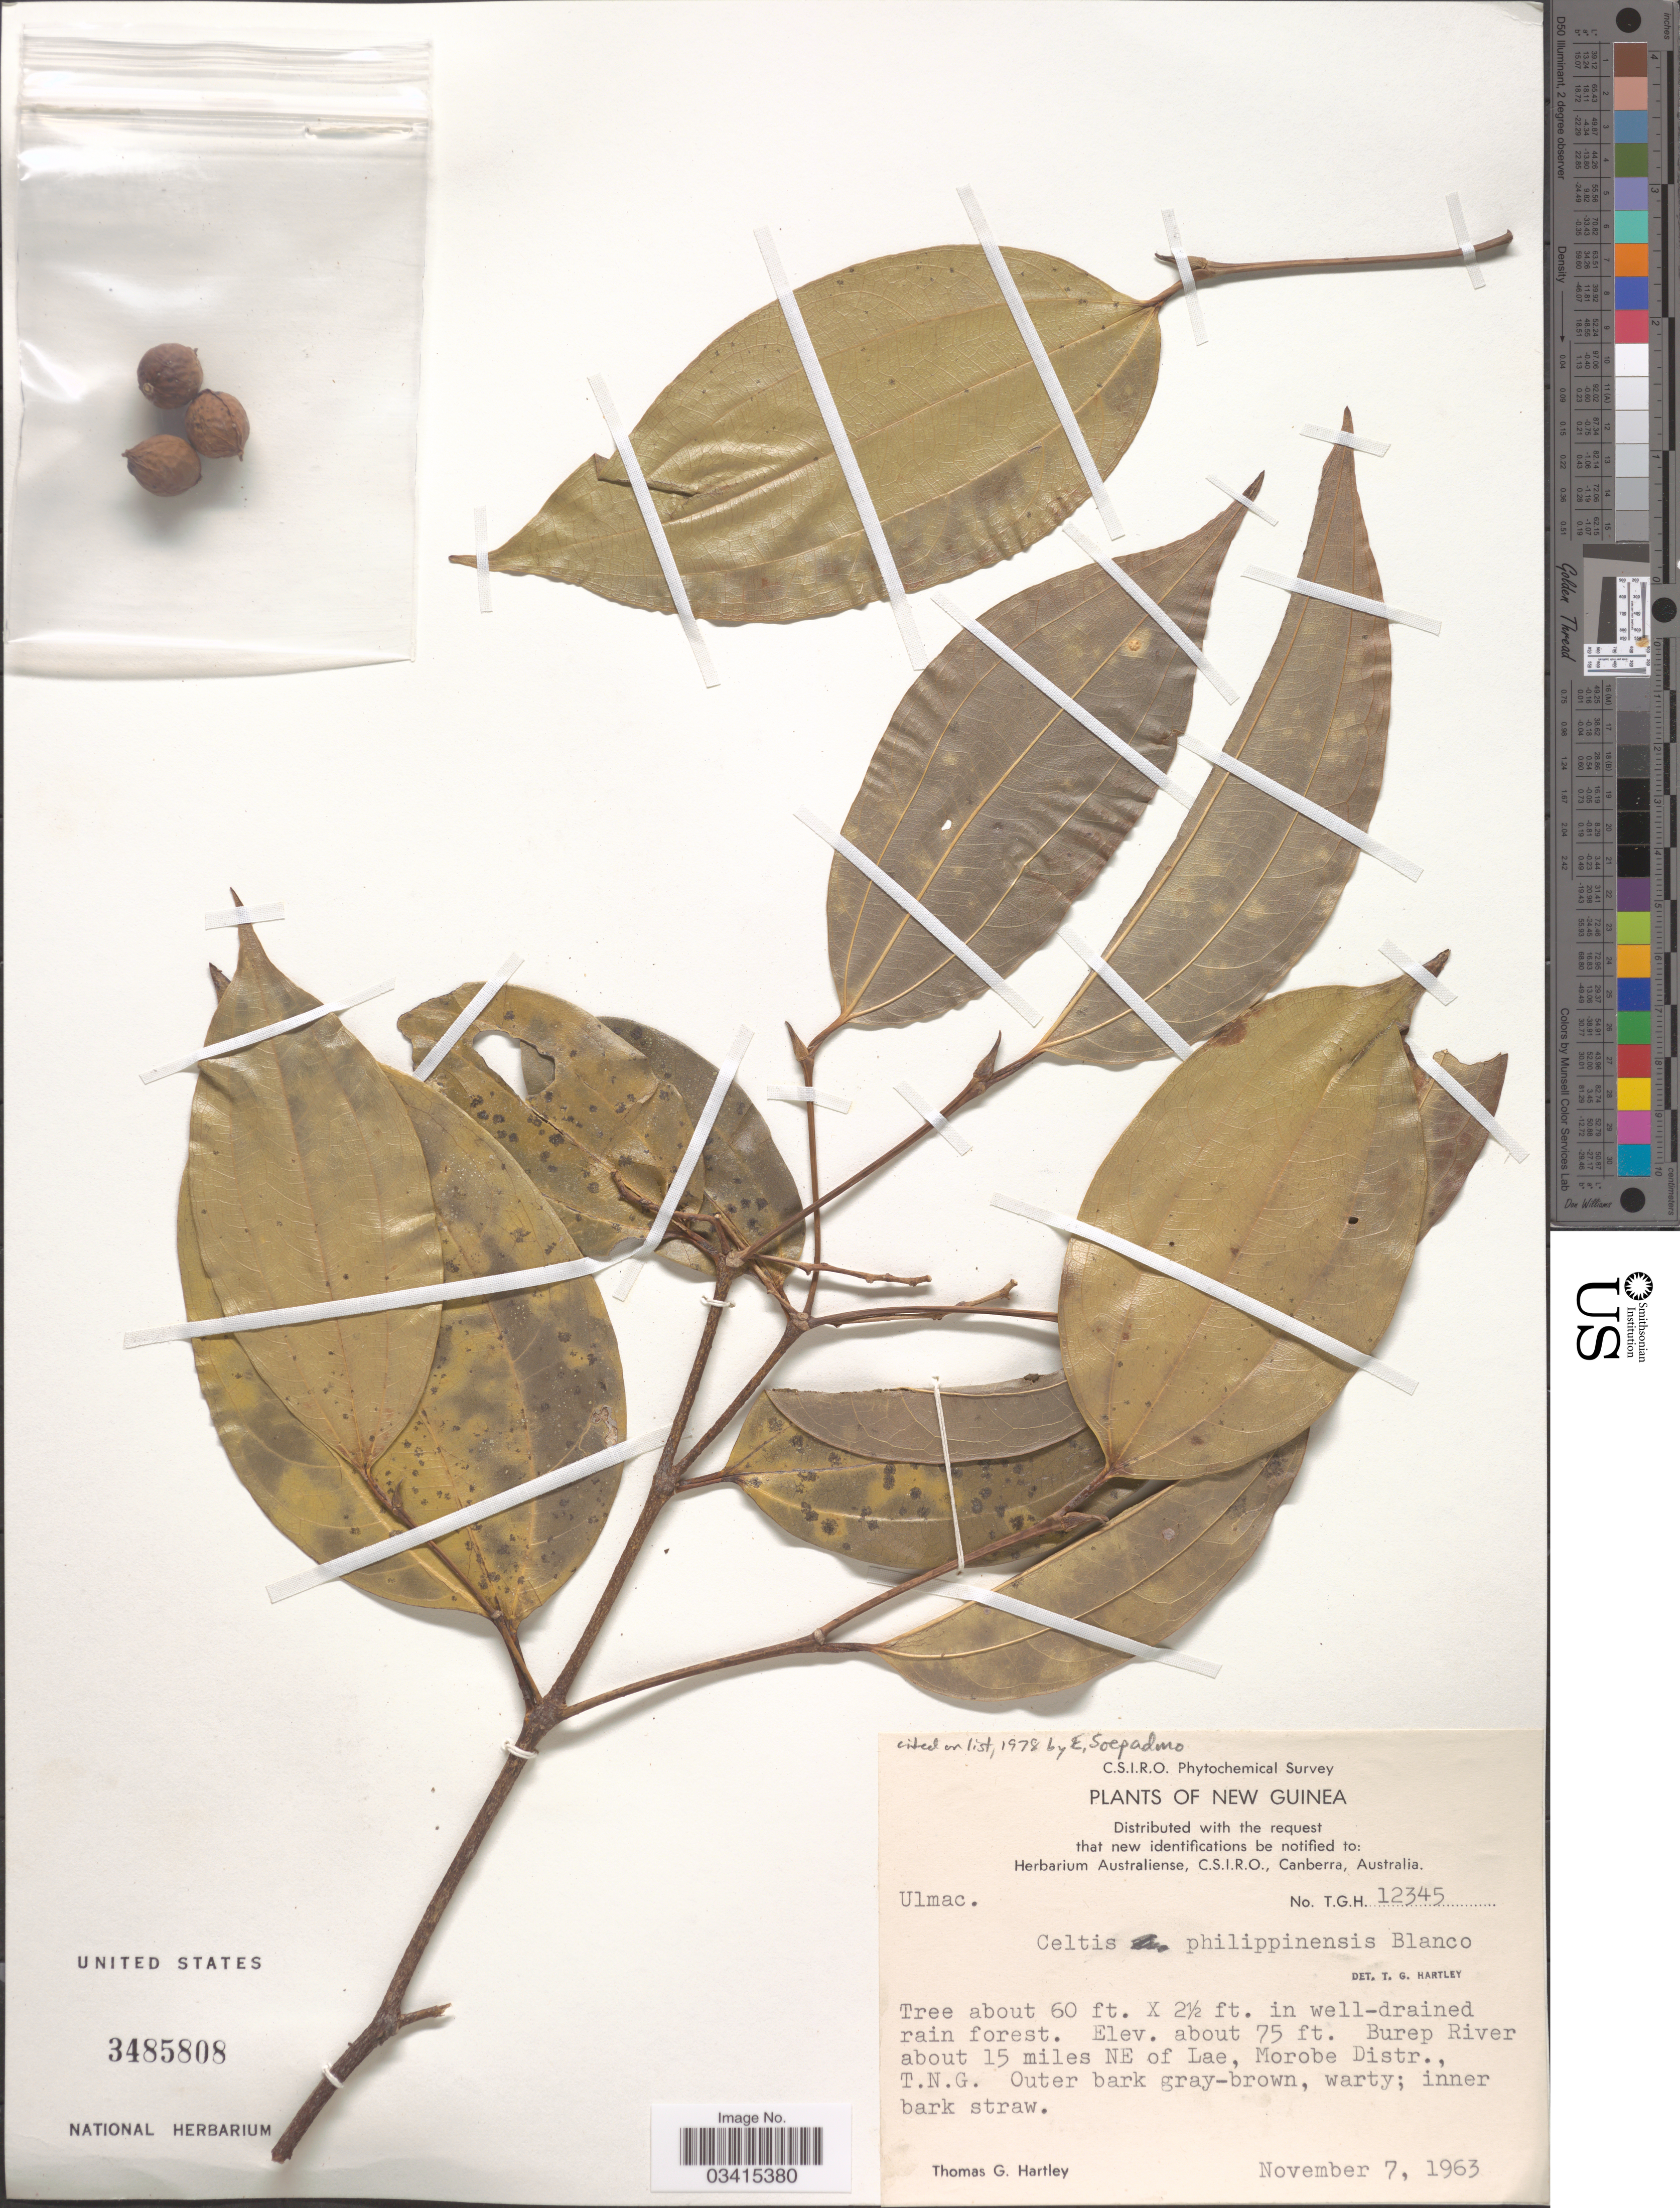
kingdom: Plantae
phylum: Tracheophyta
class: Magnoliopsida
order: Rosales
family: Cannabaceae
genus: Celtis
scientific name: Celtis philippensis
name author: Blanco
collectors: T. G. Hartley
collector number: TGH 12345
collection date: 1963-11-07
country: Papua New Guinea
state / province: Morobe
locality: New Guinea. Burep River about 15 miles NE of Lae, Morobe Distr., T.N.G.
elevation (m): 23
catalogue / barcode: US 3485808